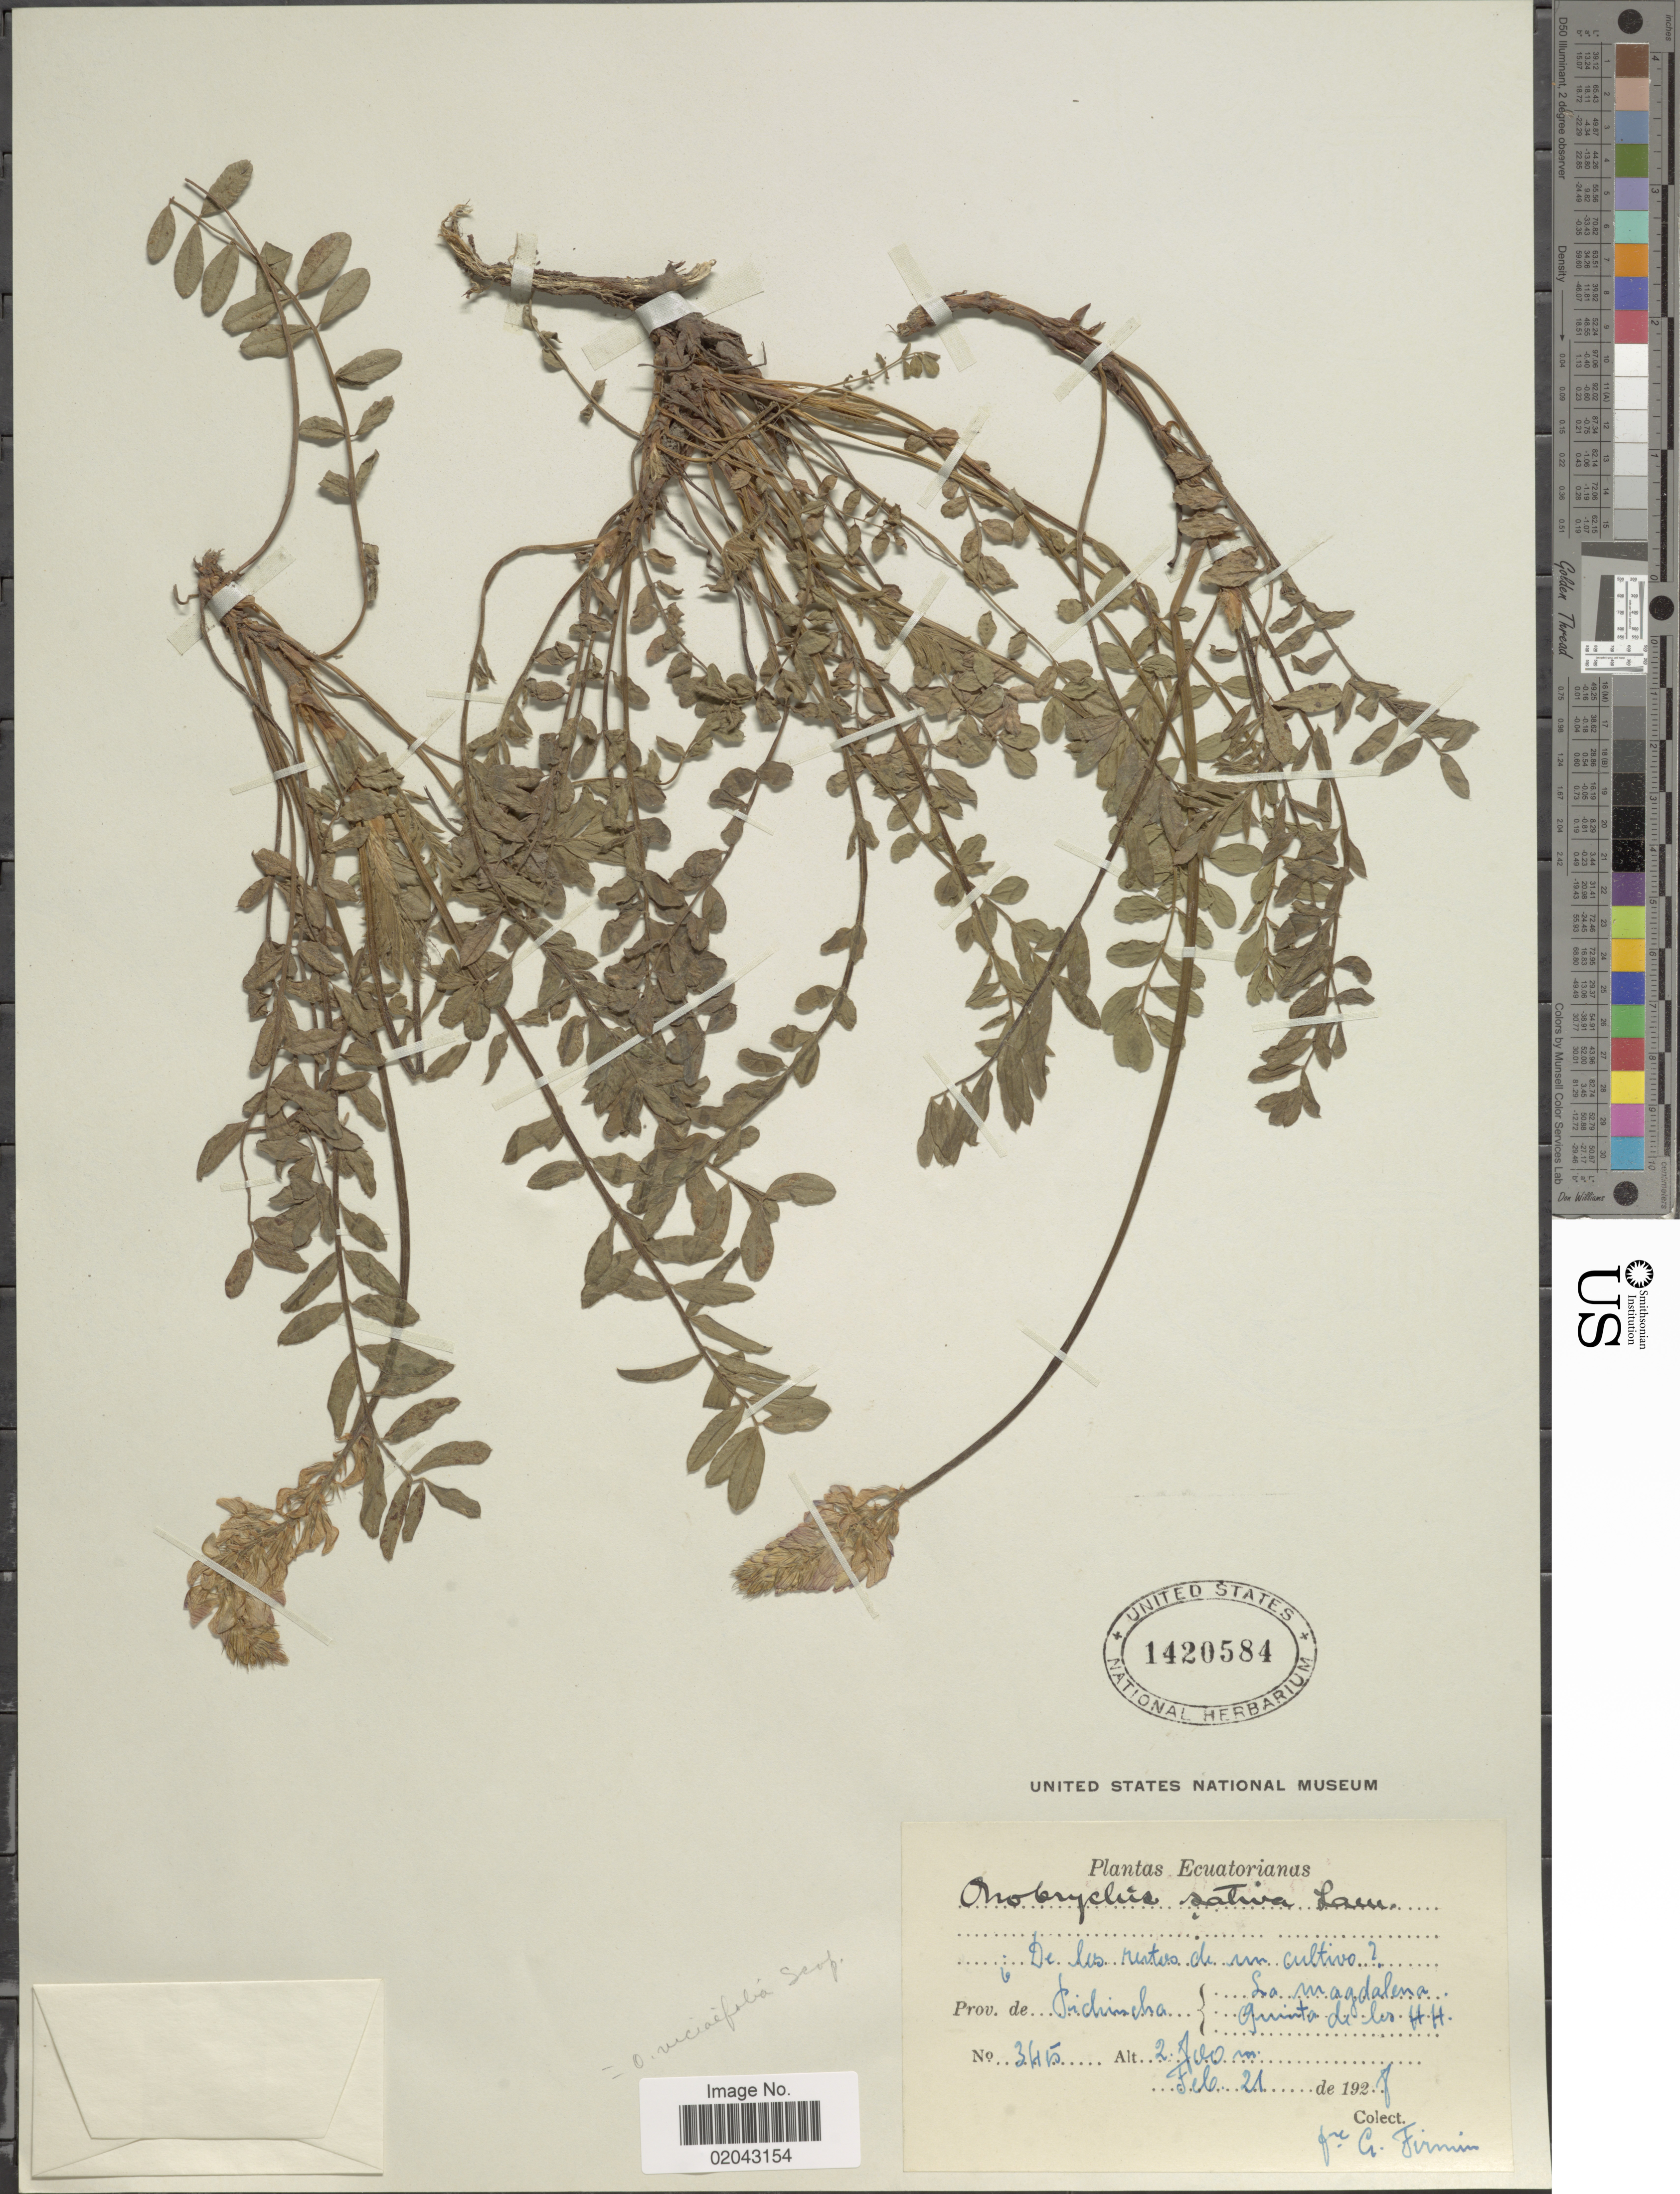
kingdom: Plantae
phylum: Tracheophyta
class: Magnoliopsida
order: Fabales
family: Fabaceae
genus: Onobrychis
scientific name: Onobrychis sp.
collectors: F. Firmin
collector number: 345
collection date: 1928-02-21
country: Ecuador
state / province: Pichincha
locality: Prov, de Pichincha, La Magdalena Quinta de los H.H.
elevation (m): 2800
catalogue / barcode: US 1420584